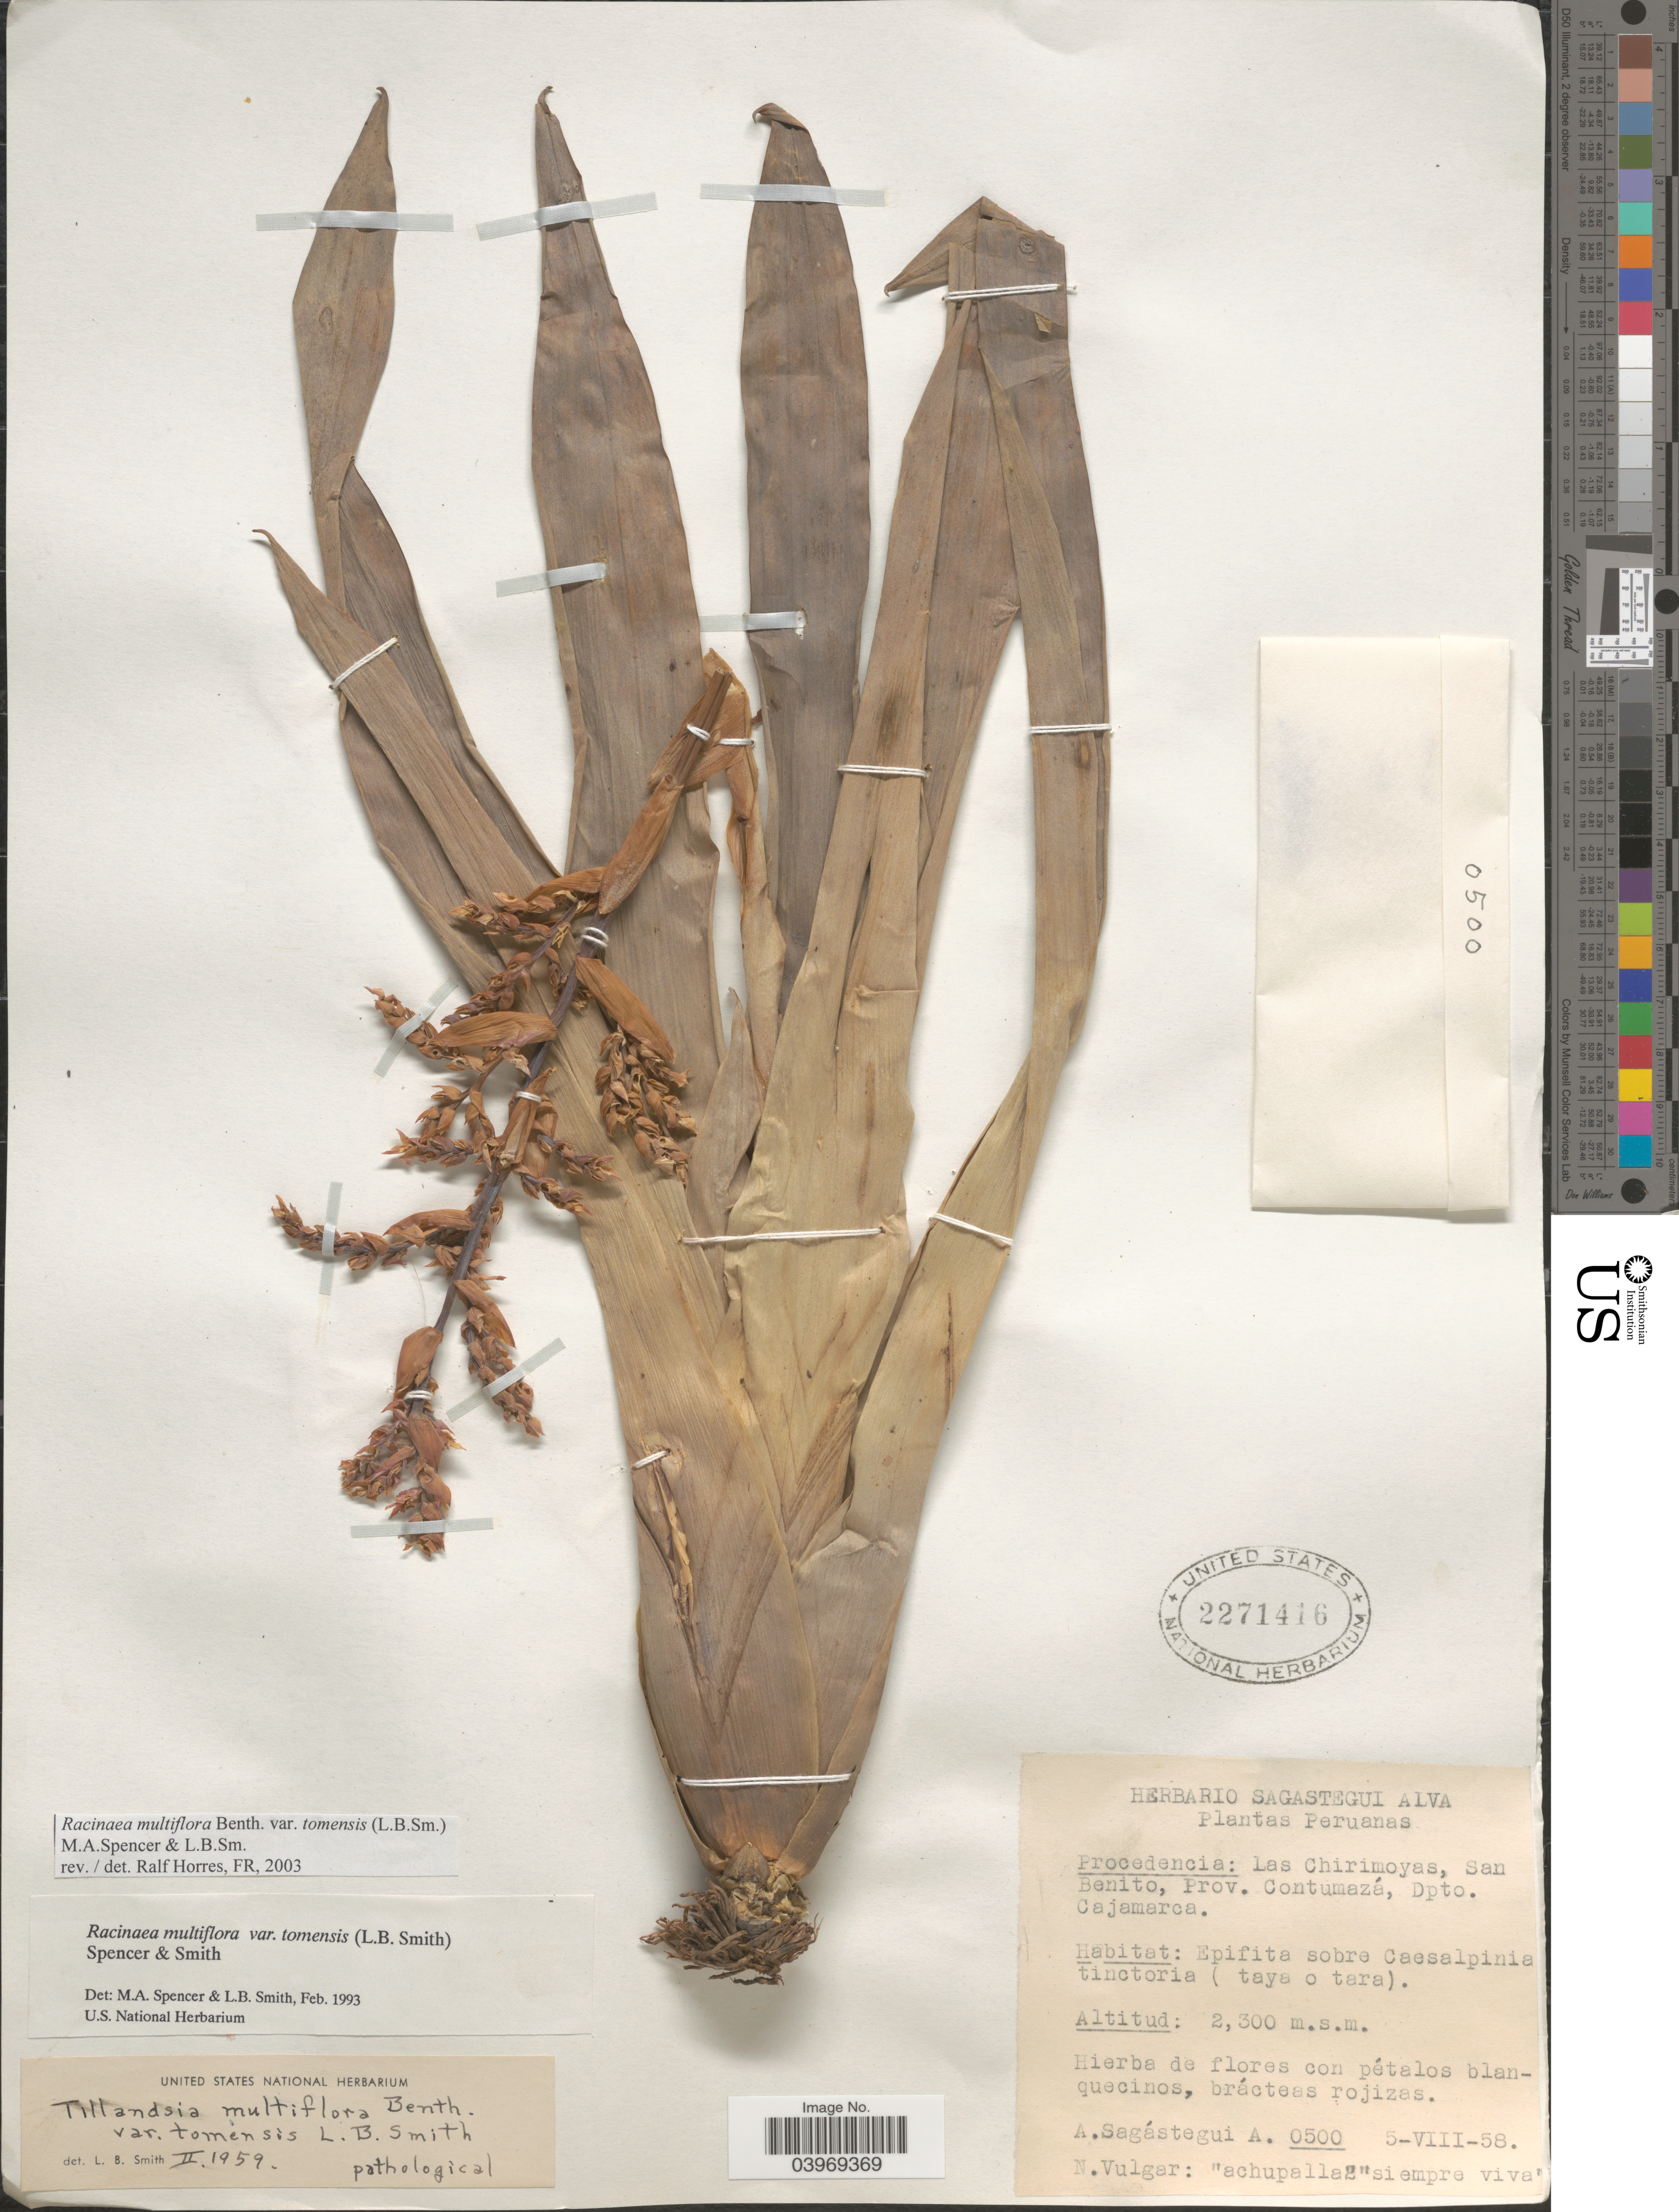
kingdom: Plantae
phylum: Tracheophyta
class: Liliopsida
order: Poales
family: Bromeliaceae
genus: Racinaea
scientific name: Racinaea multiflora var. tomensis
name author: (L.B. Sm.) M.A. Spencer & L.B. Sm.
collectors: A. Sagástegui A.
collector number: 0500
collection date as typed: Transcribed d/m/y: 5/8/58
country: Peru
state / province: Cajamarca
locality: Las Chirimoyas, San Benito, Prov. Contumazá, Dpto. Cajamarca.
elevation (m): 2300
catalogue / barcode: US 2271416